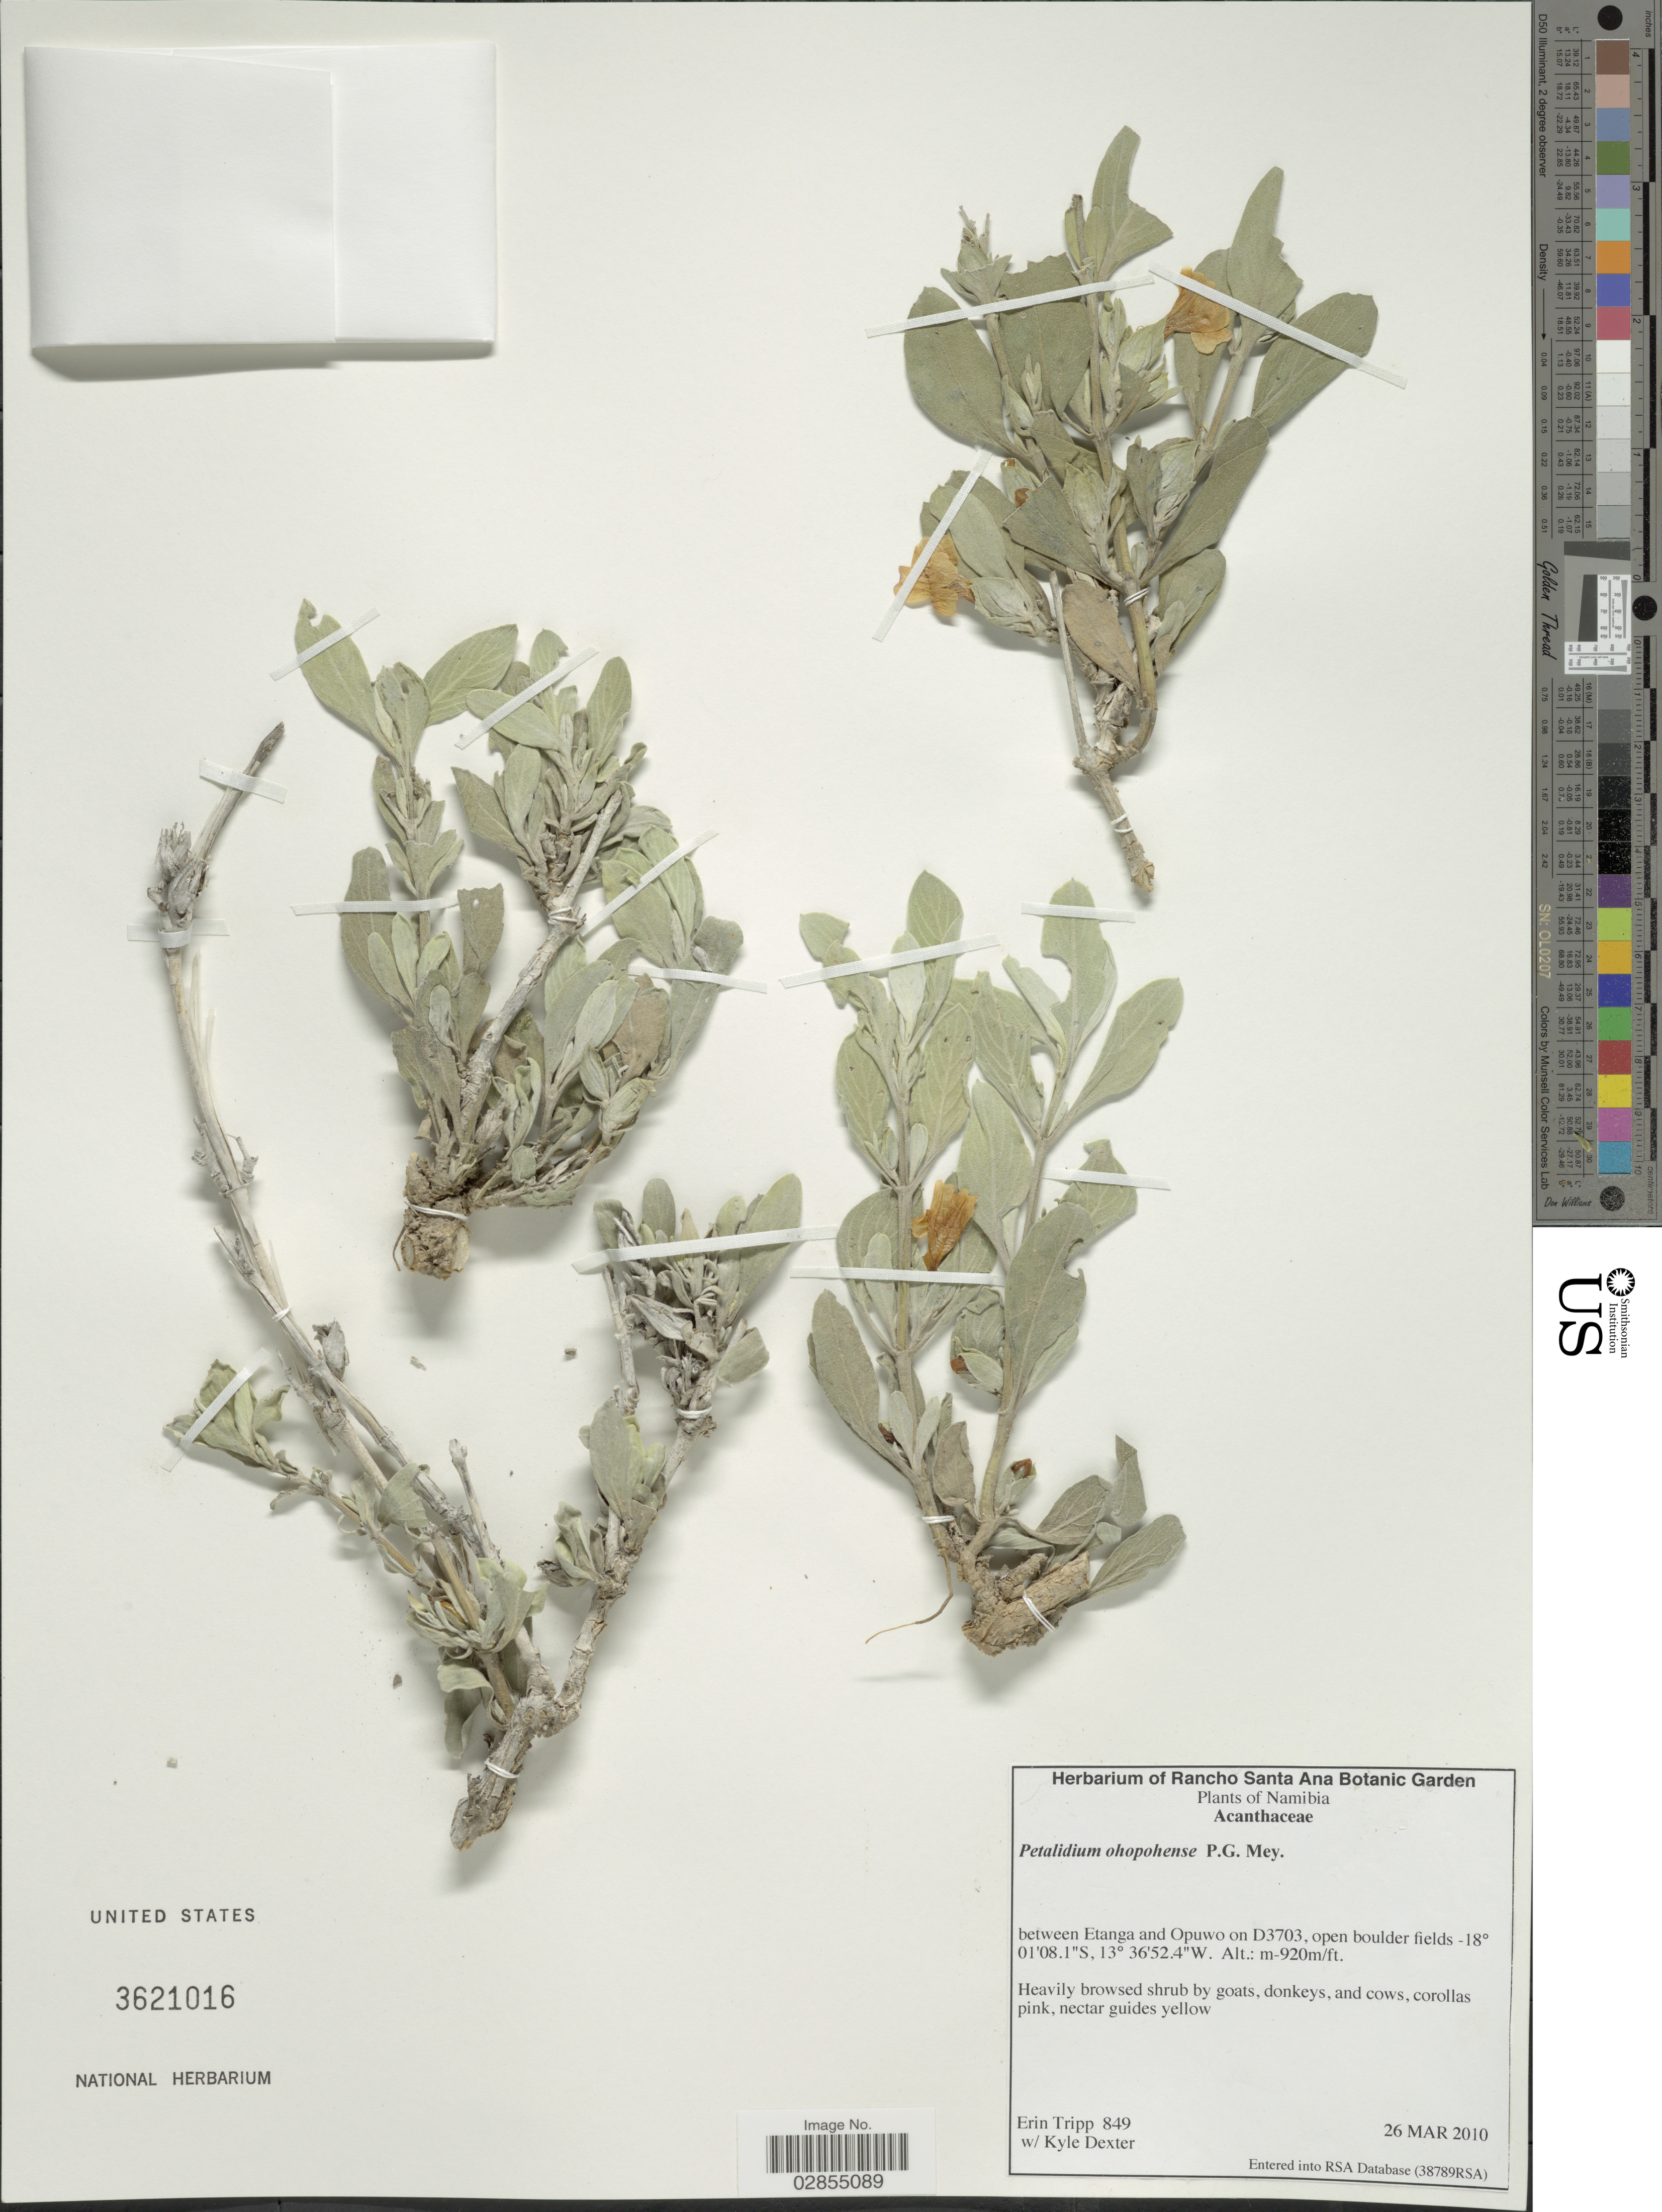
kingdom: Plantae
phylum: Tracheophyta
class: Magnoliopsida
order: Lamiales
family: Acanthaceae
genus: Petalidium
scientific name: Petalidium ohopohense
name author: P.G. Mey.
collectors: E. Tripp & K. Dexter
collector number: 849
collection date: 2010-03-26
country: Namibia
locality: Between Etanga and Opuwo on D3703, open boulder fields.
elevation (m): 920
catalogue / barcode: US 3621016